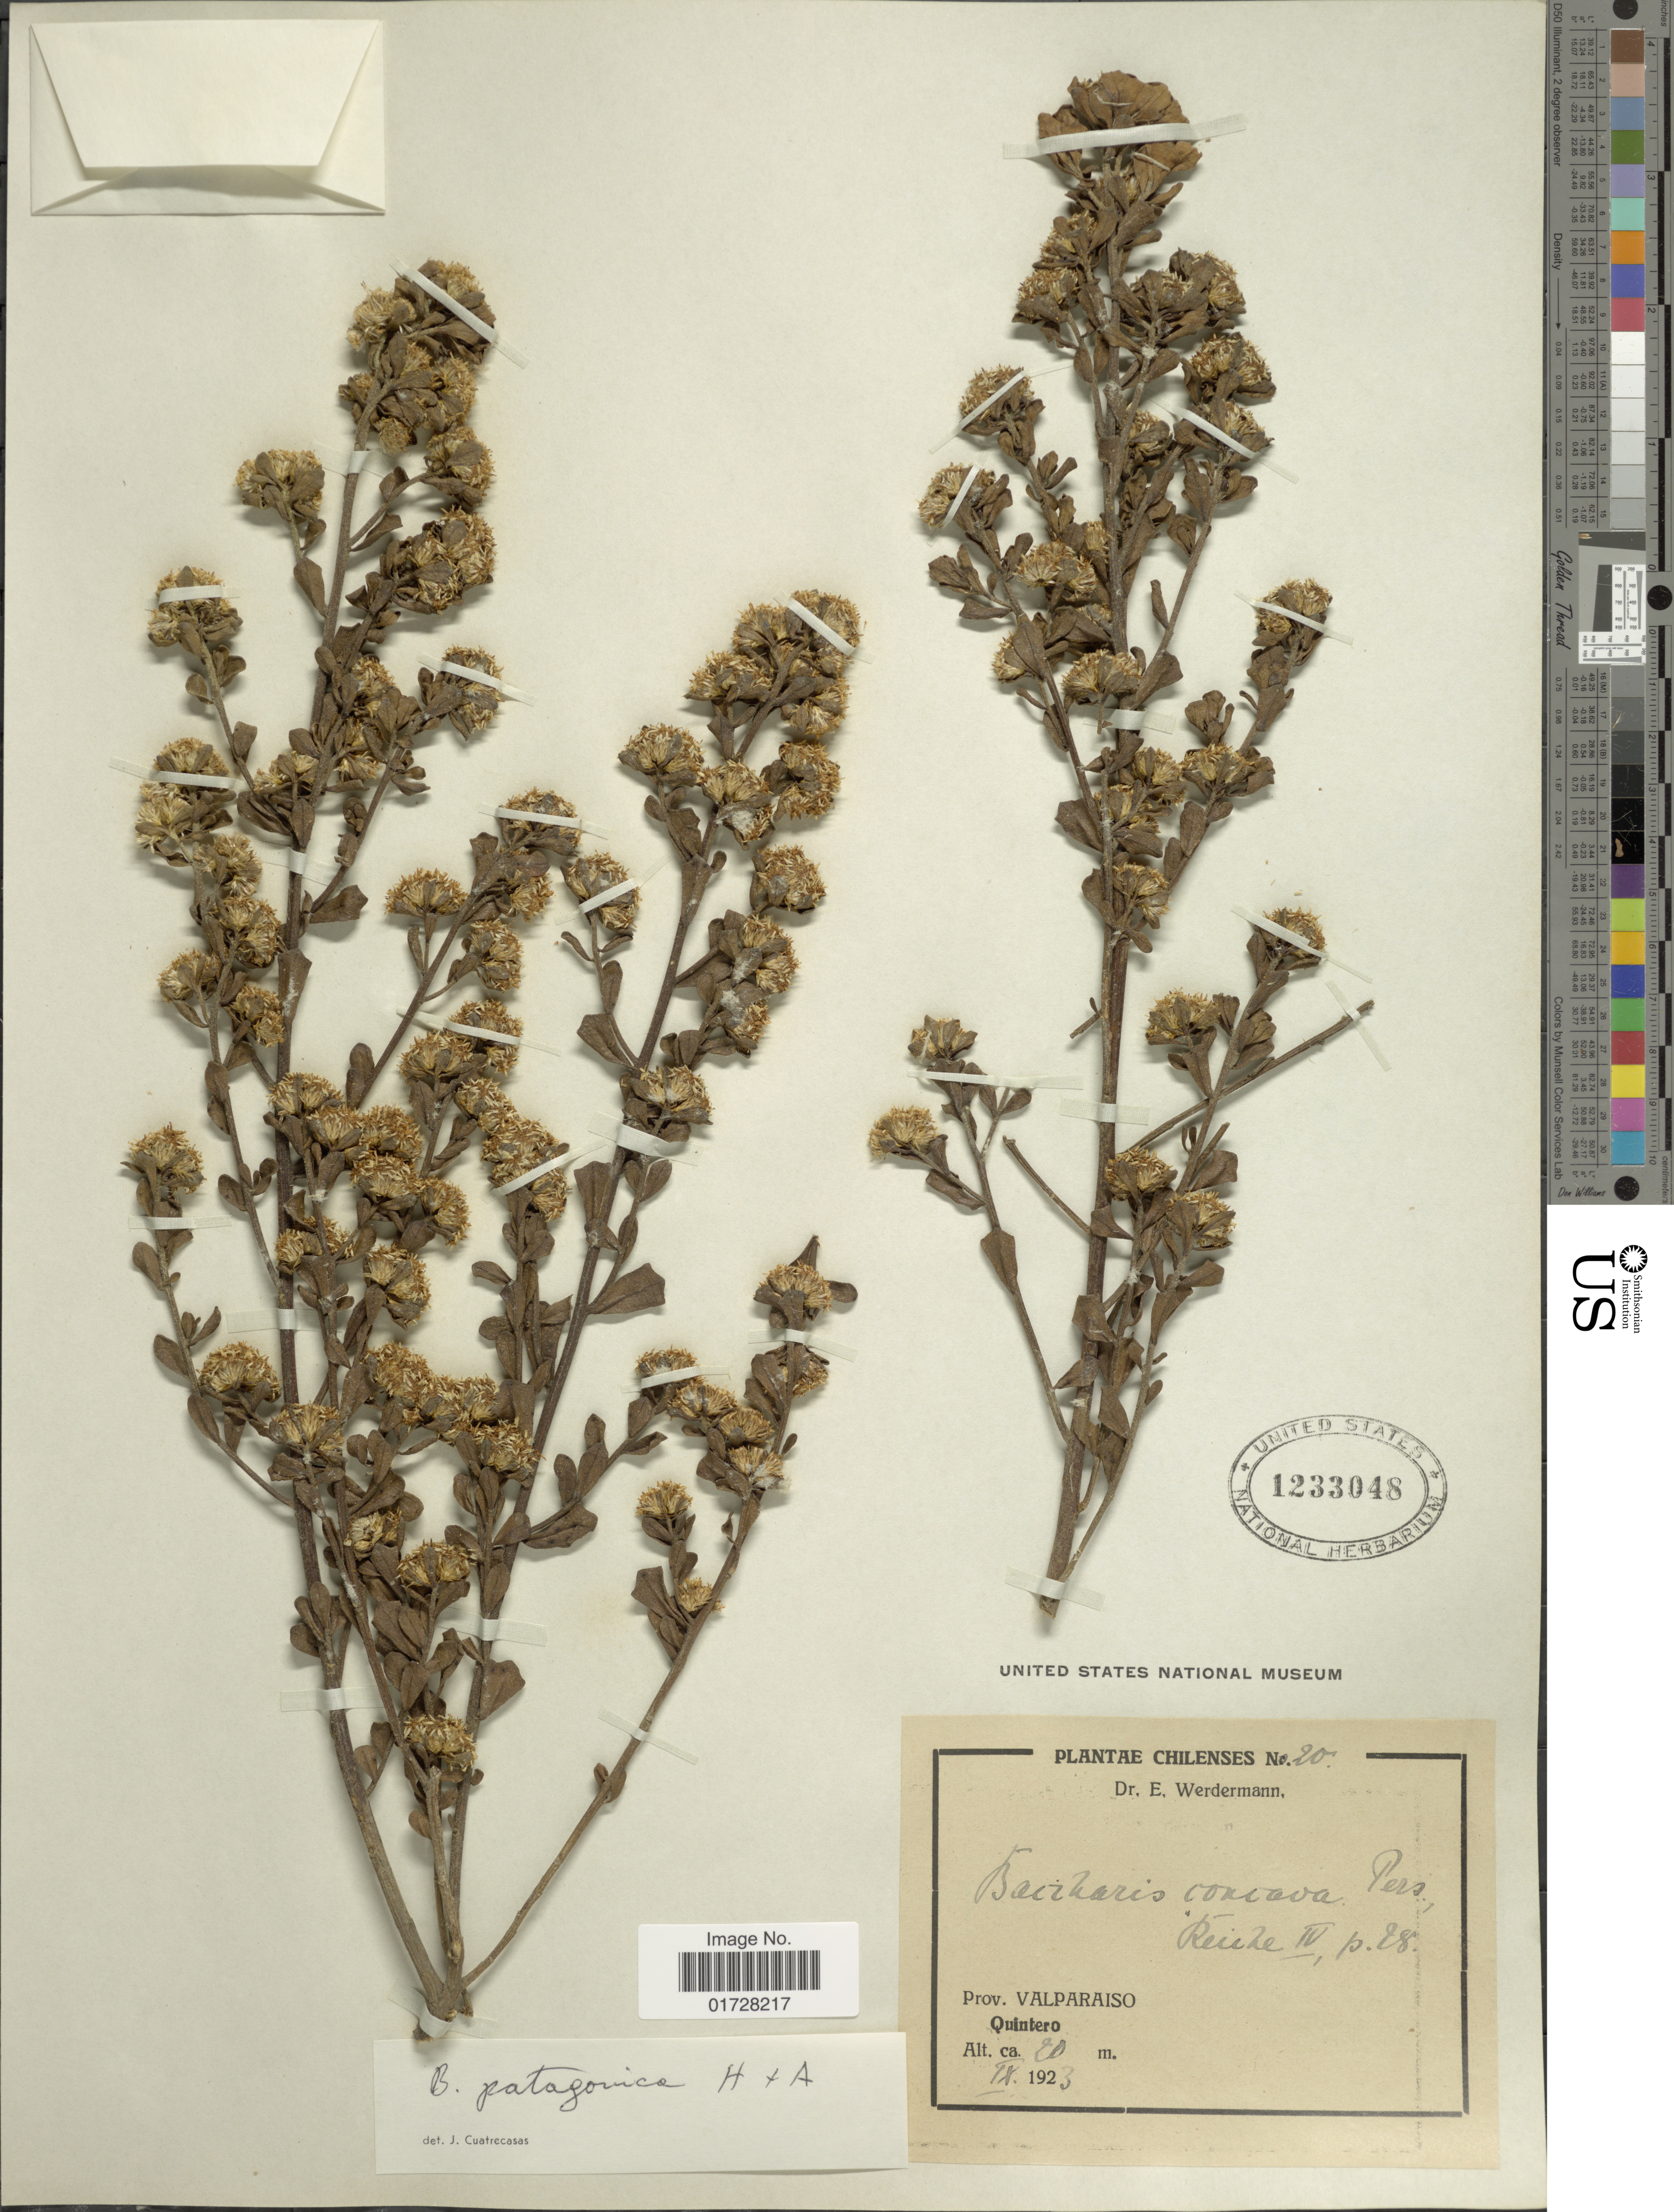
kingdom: Plantae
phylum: Tracheophyta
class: Magnoliopsida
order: Asterales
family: Asteraceae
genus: Baccharis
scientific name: Baccharis patagonica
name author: Hook. & Arn.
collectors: E. Werdermann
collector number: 20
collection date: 1923-09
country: Chile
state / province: Valparaíso (V)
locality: Quintero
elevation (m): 20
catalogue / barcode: US 1233048